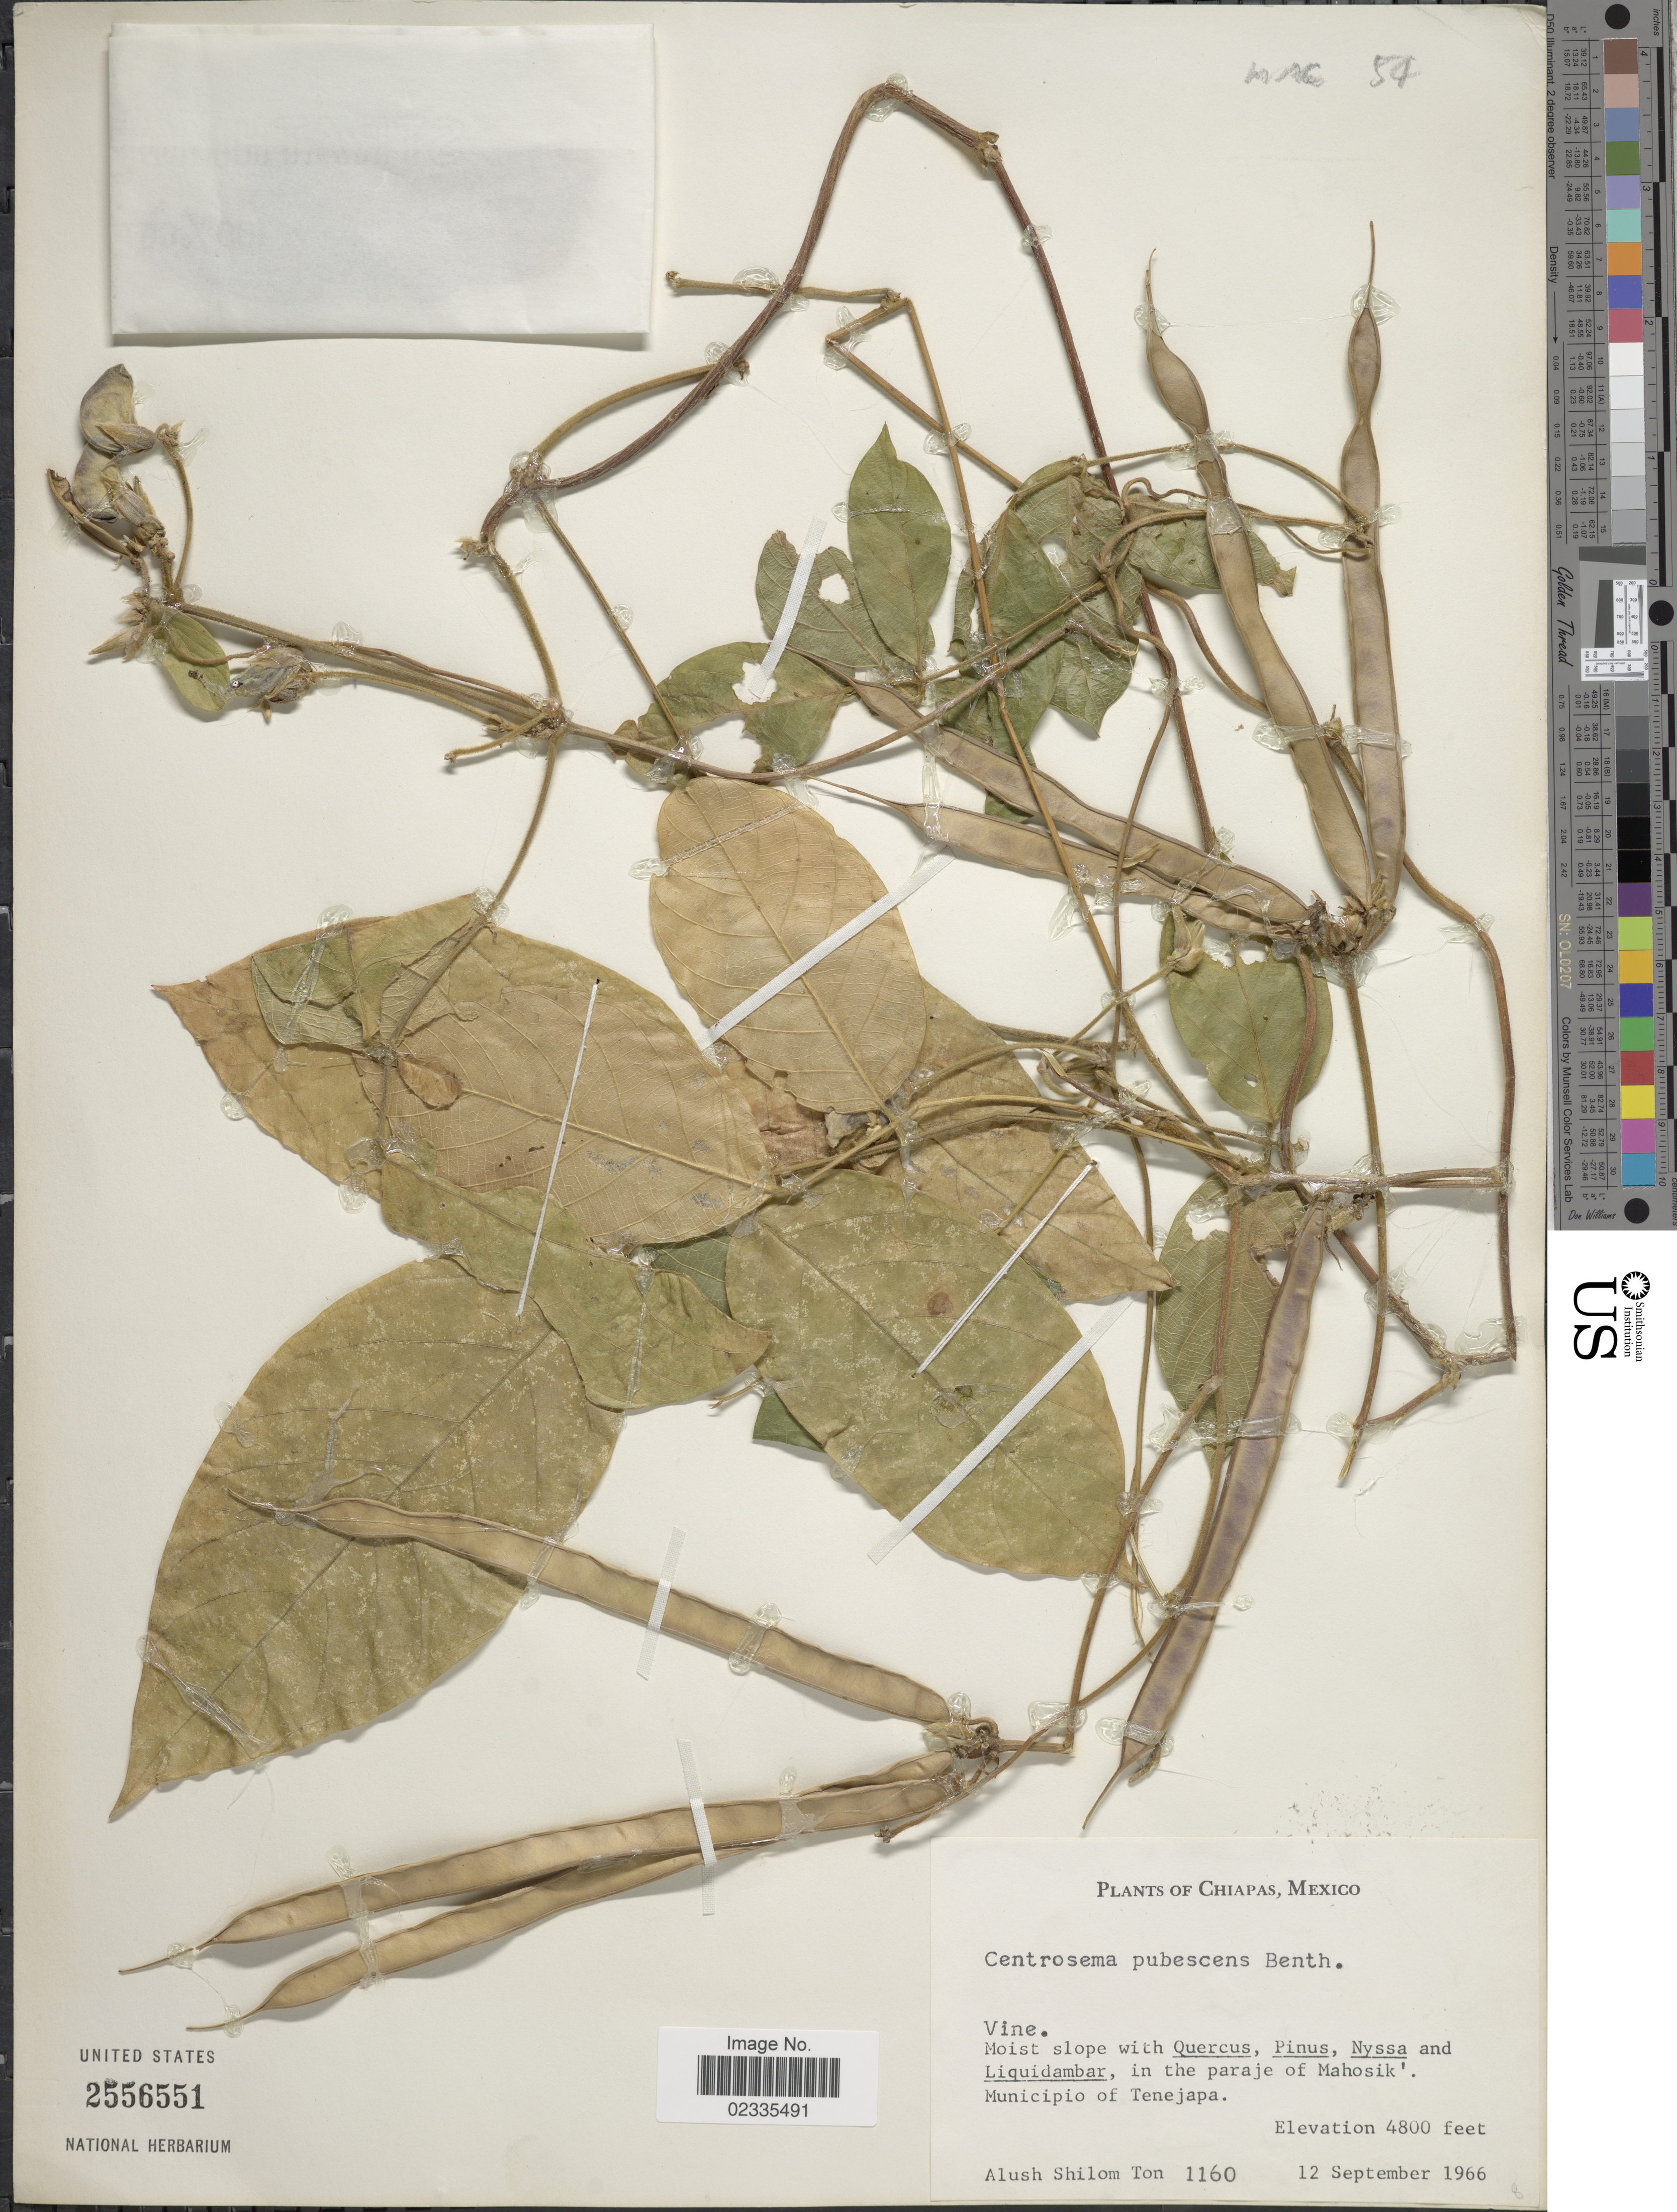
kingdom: Plantae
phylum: Tracheophyta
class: Magnoliopsida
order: Fabales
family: Fabaceae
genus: Centrosema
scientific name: Centrosema pubescens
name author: Benth.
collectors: A. S. Ton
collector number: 1160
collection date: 1966-09-12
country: Mexico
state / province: Chiapas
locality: In the paraje of Mahosik, Municipio of Tenejapa.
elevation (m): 1463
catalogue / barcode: US 2556551